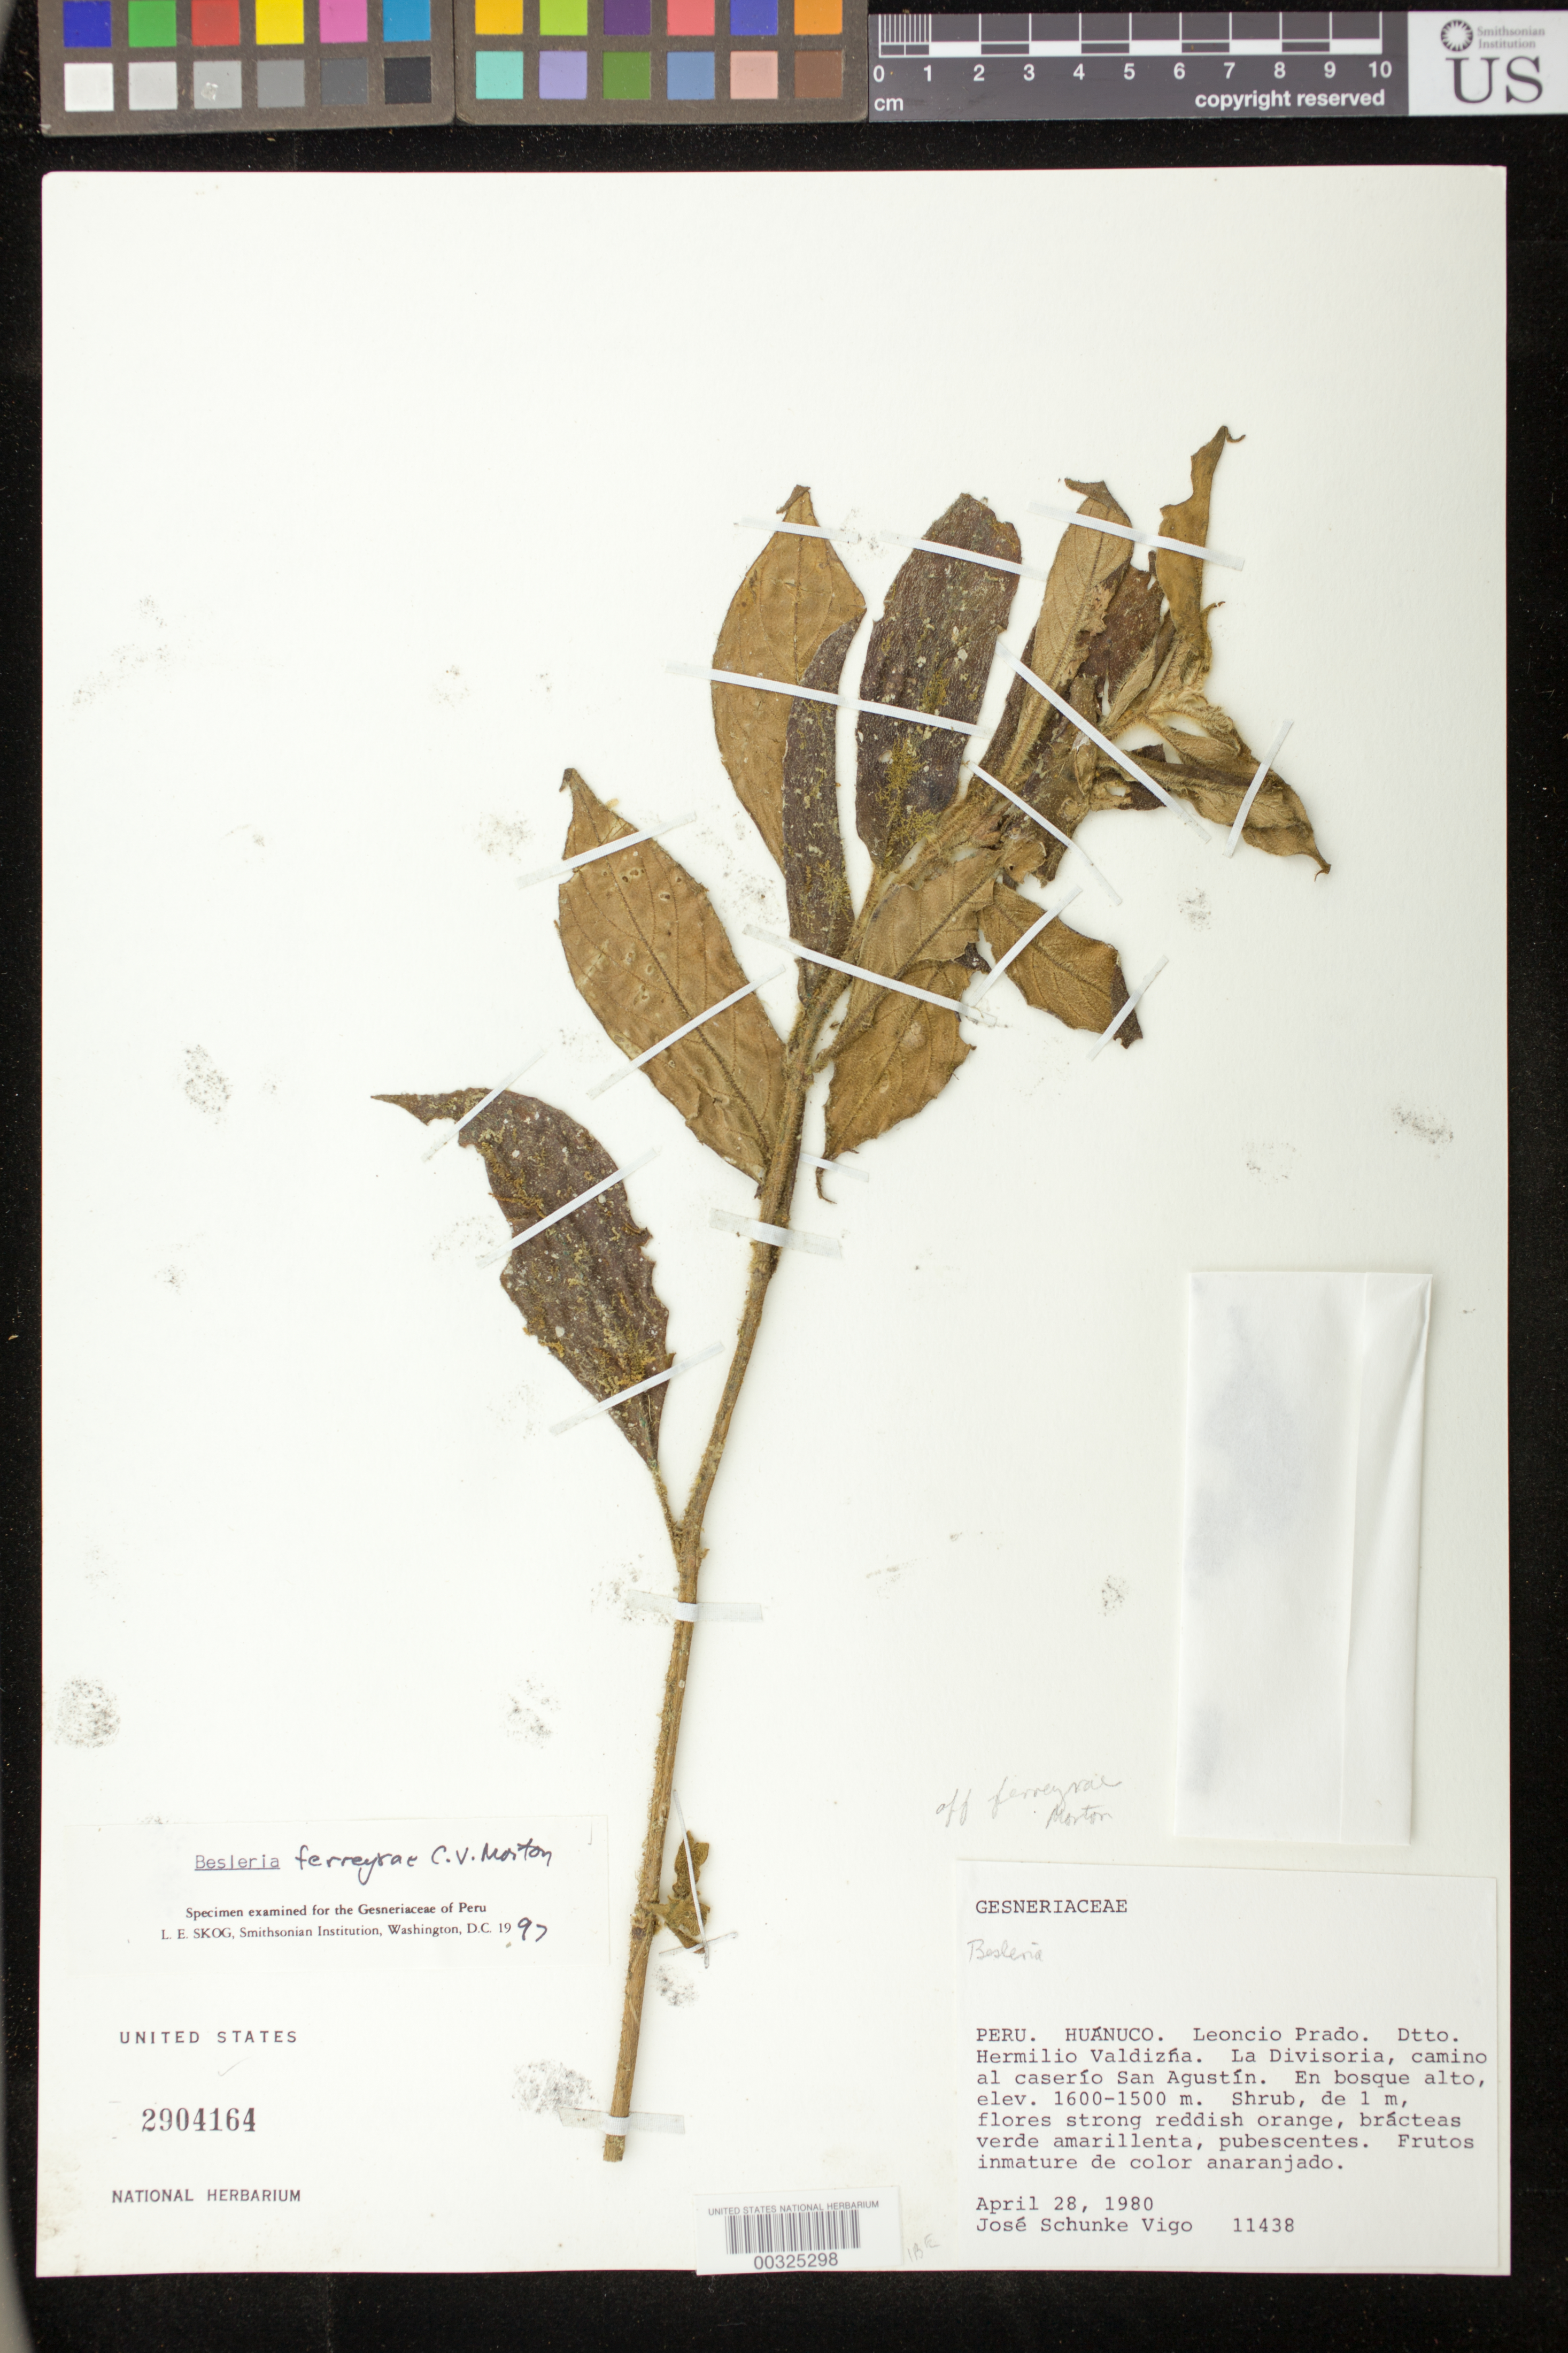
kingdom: Plantae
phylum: Tracheophyta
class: Magnoliopsida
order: Lamiales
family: Gesneriaceae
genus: Besleria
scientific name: Besleria ferreyrae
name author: C.V. Morton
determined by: Skog, Laurence E.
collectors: J. Schunke Vigo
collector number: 11438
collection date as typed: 28 Apr 1980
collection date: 1980-04-28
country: Peru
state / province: Huánuco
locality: Prov. Leoncio Prado; dtto. Hermilio Valdizán; La Divisoria, camino al caserío San Agustín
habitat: En bosque alto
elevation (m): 1500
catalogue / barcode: US 2904164